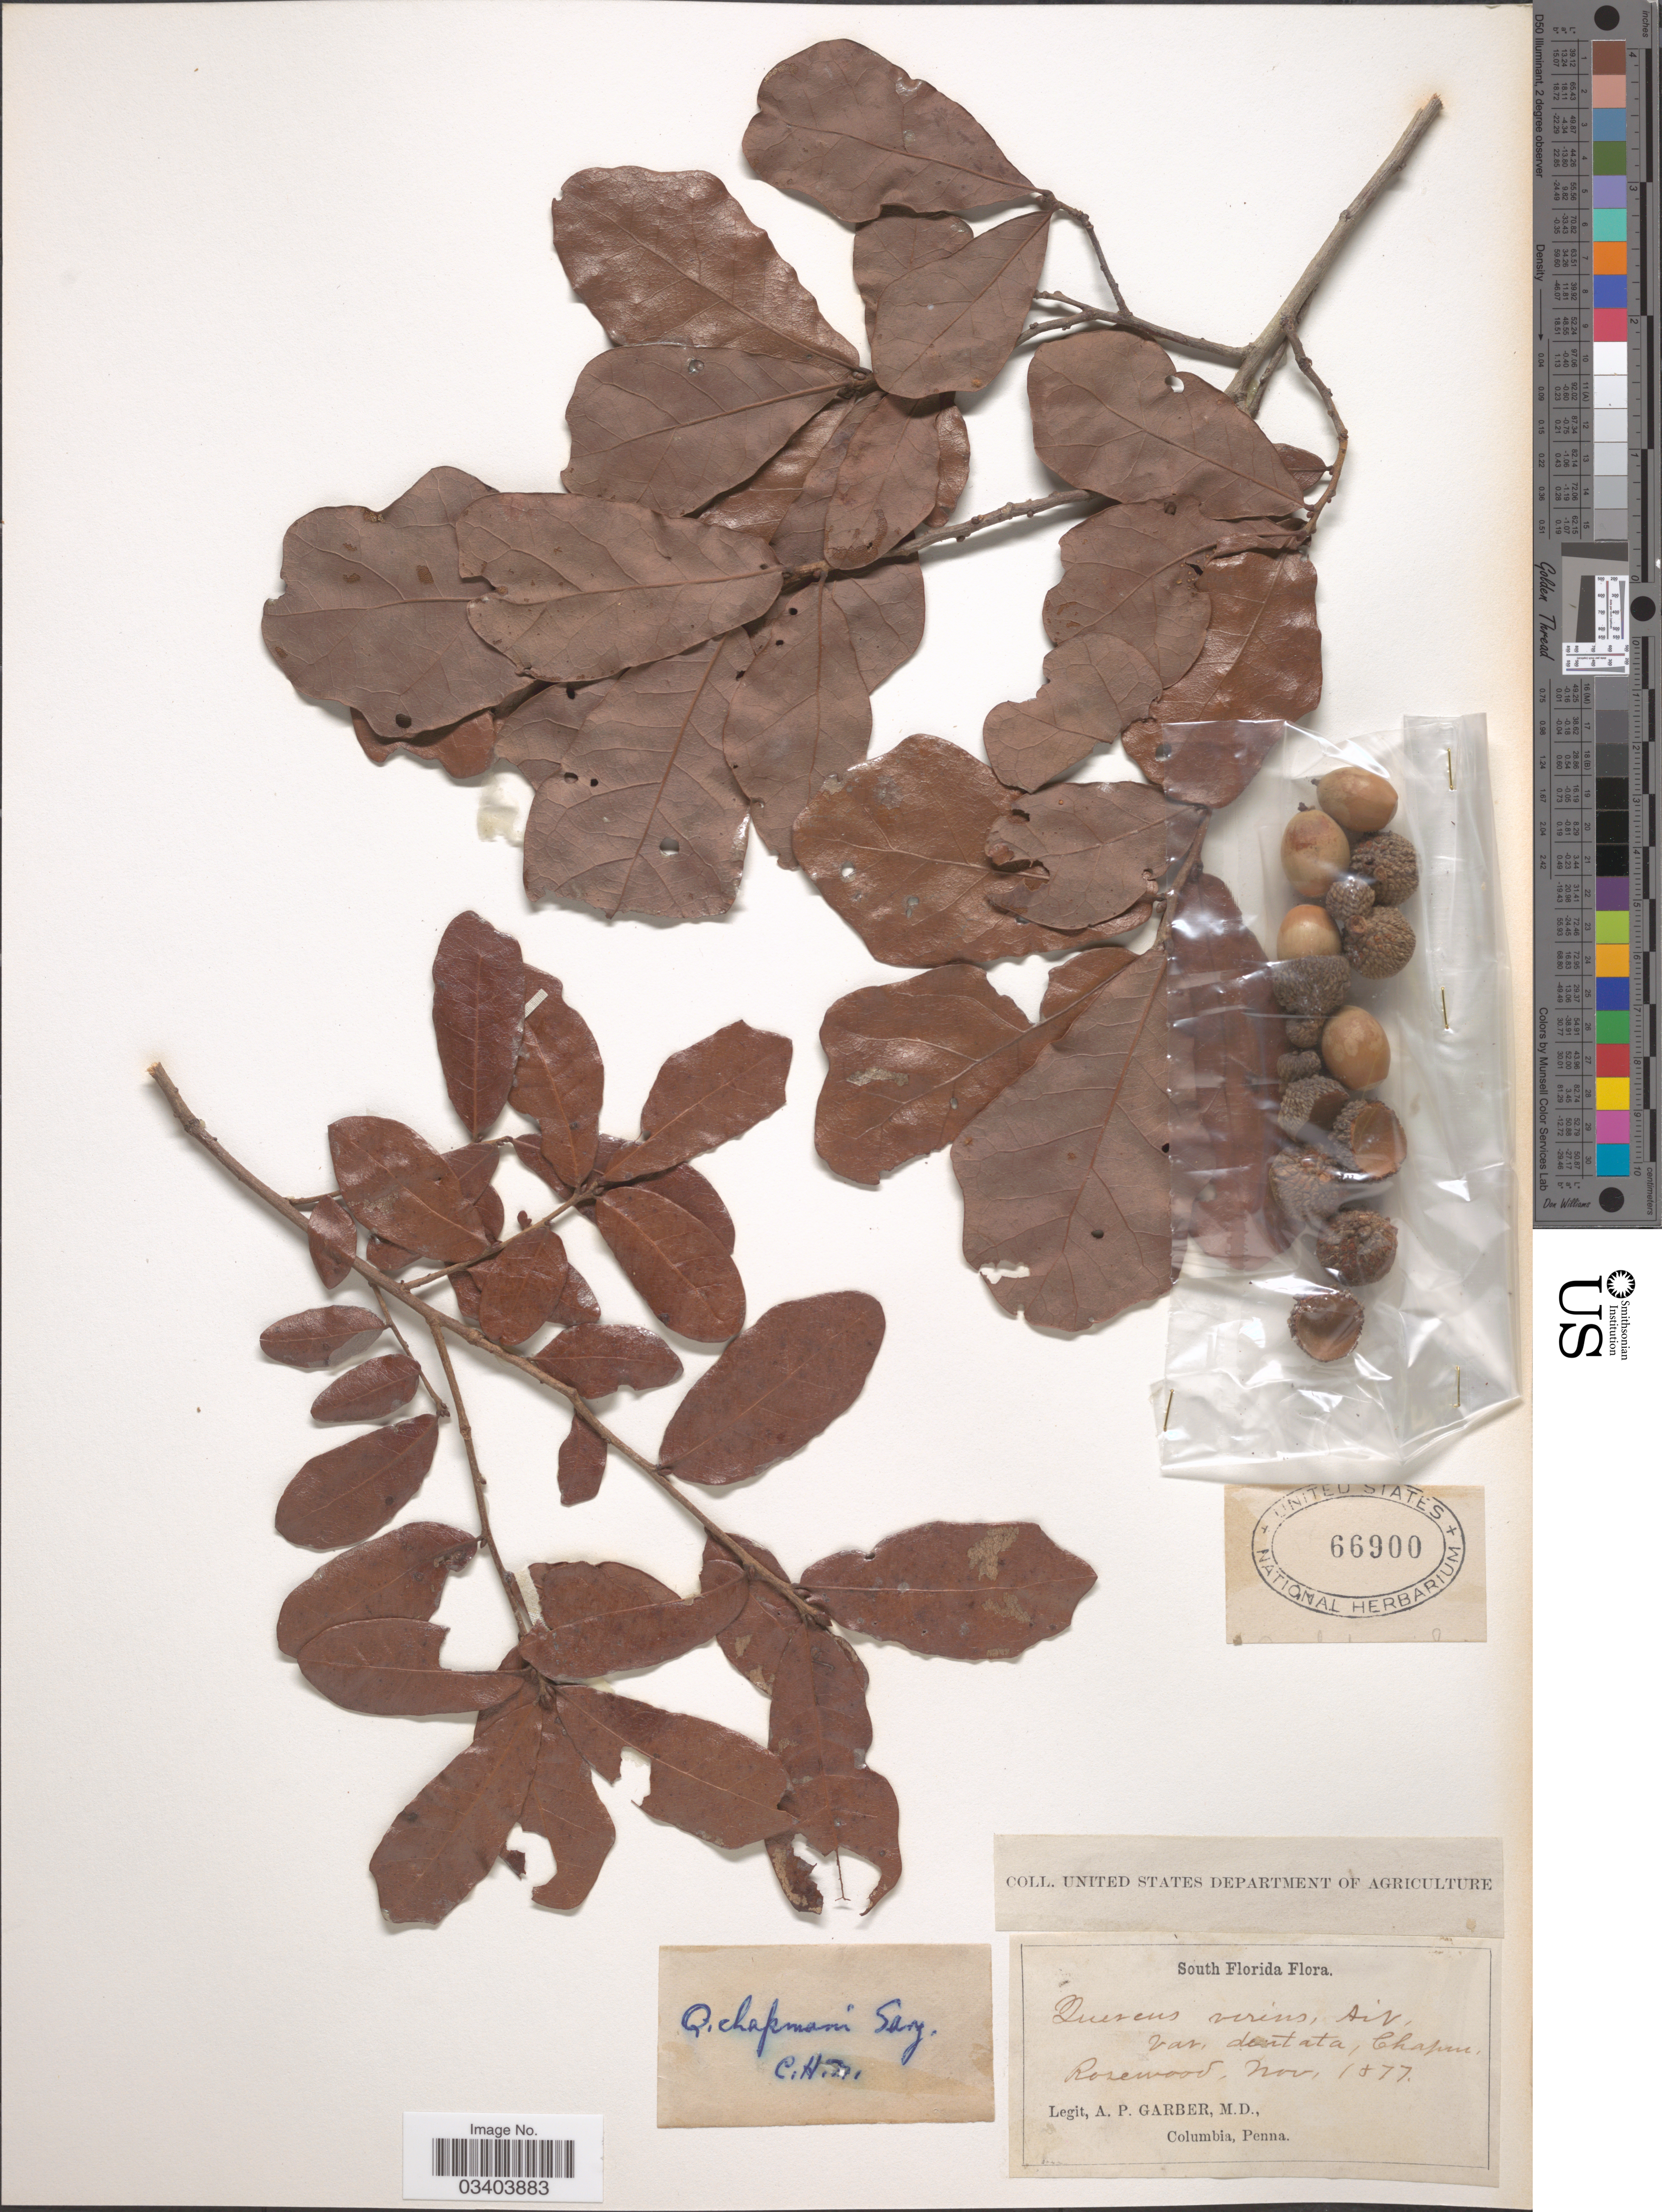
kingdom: Plantae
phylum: Tracheophyta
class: Magnoliopsida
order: Fagales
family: Fagaceae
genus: Quercus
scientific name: Quercus chapmanii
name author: Sarg.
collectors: A. P. Garber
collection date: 1877-11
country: United States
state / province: Florida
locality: South Florida. Rosewood.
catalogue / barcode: US 66900